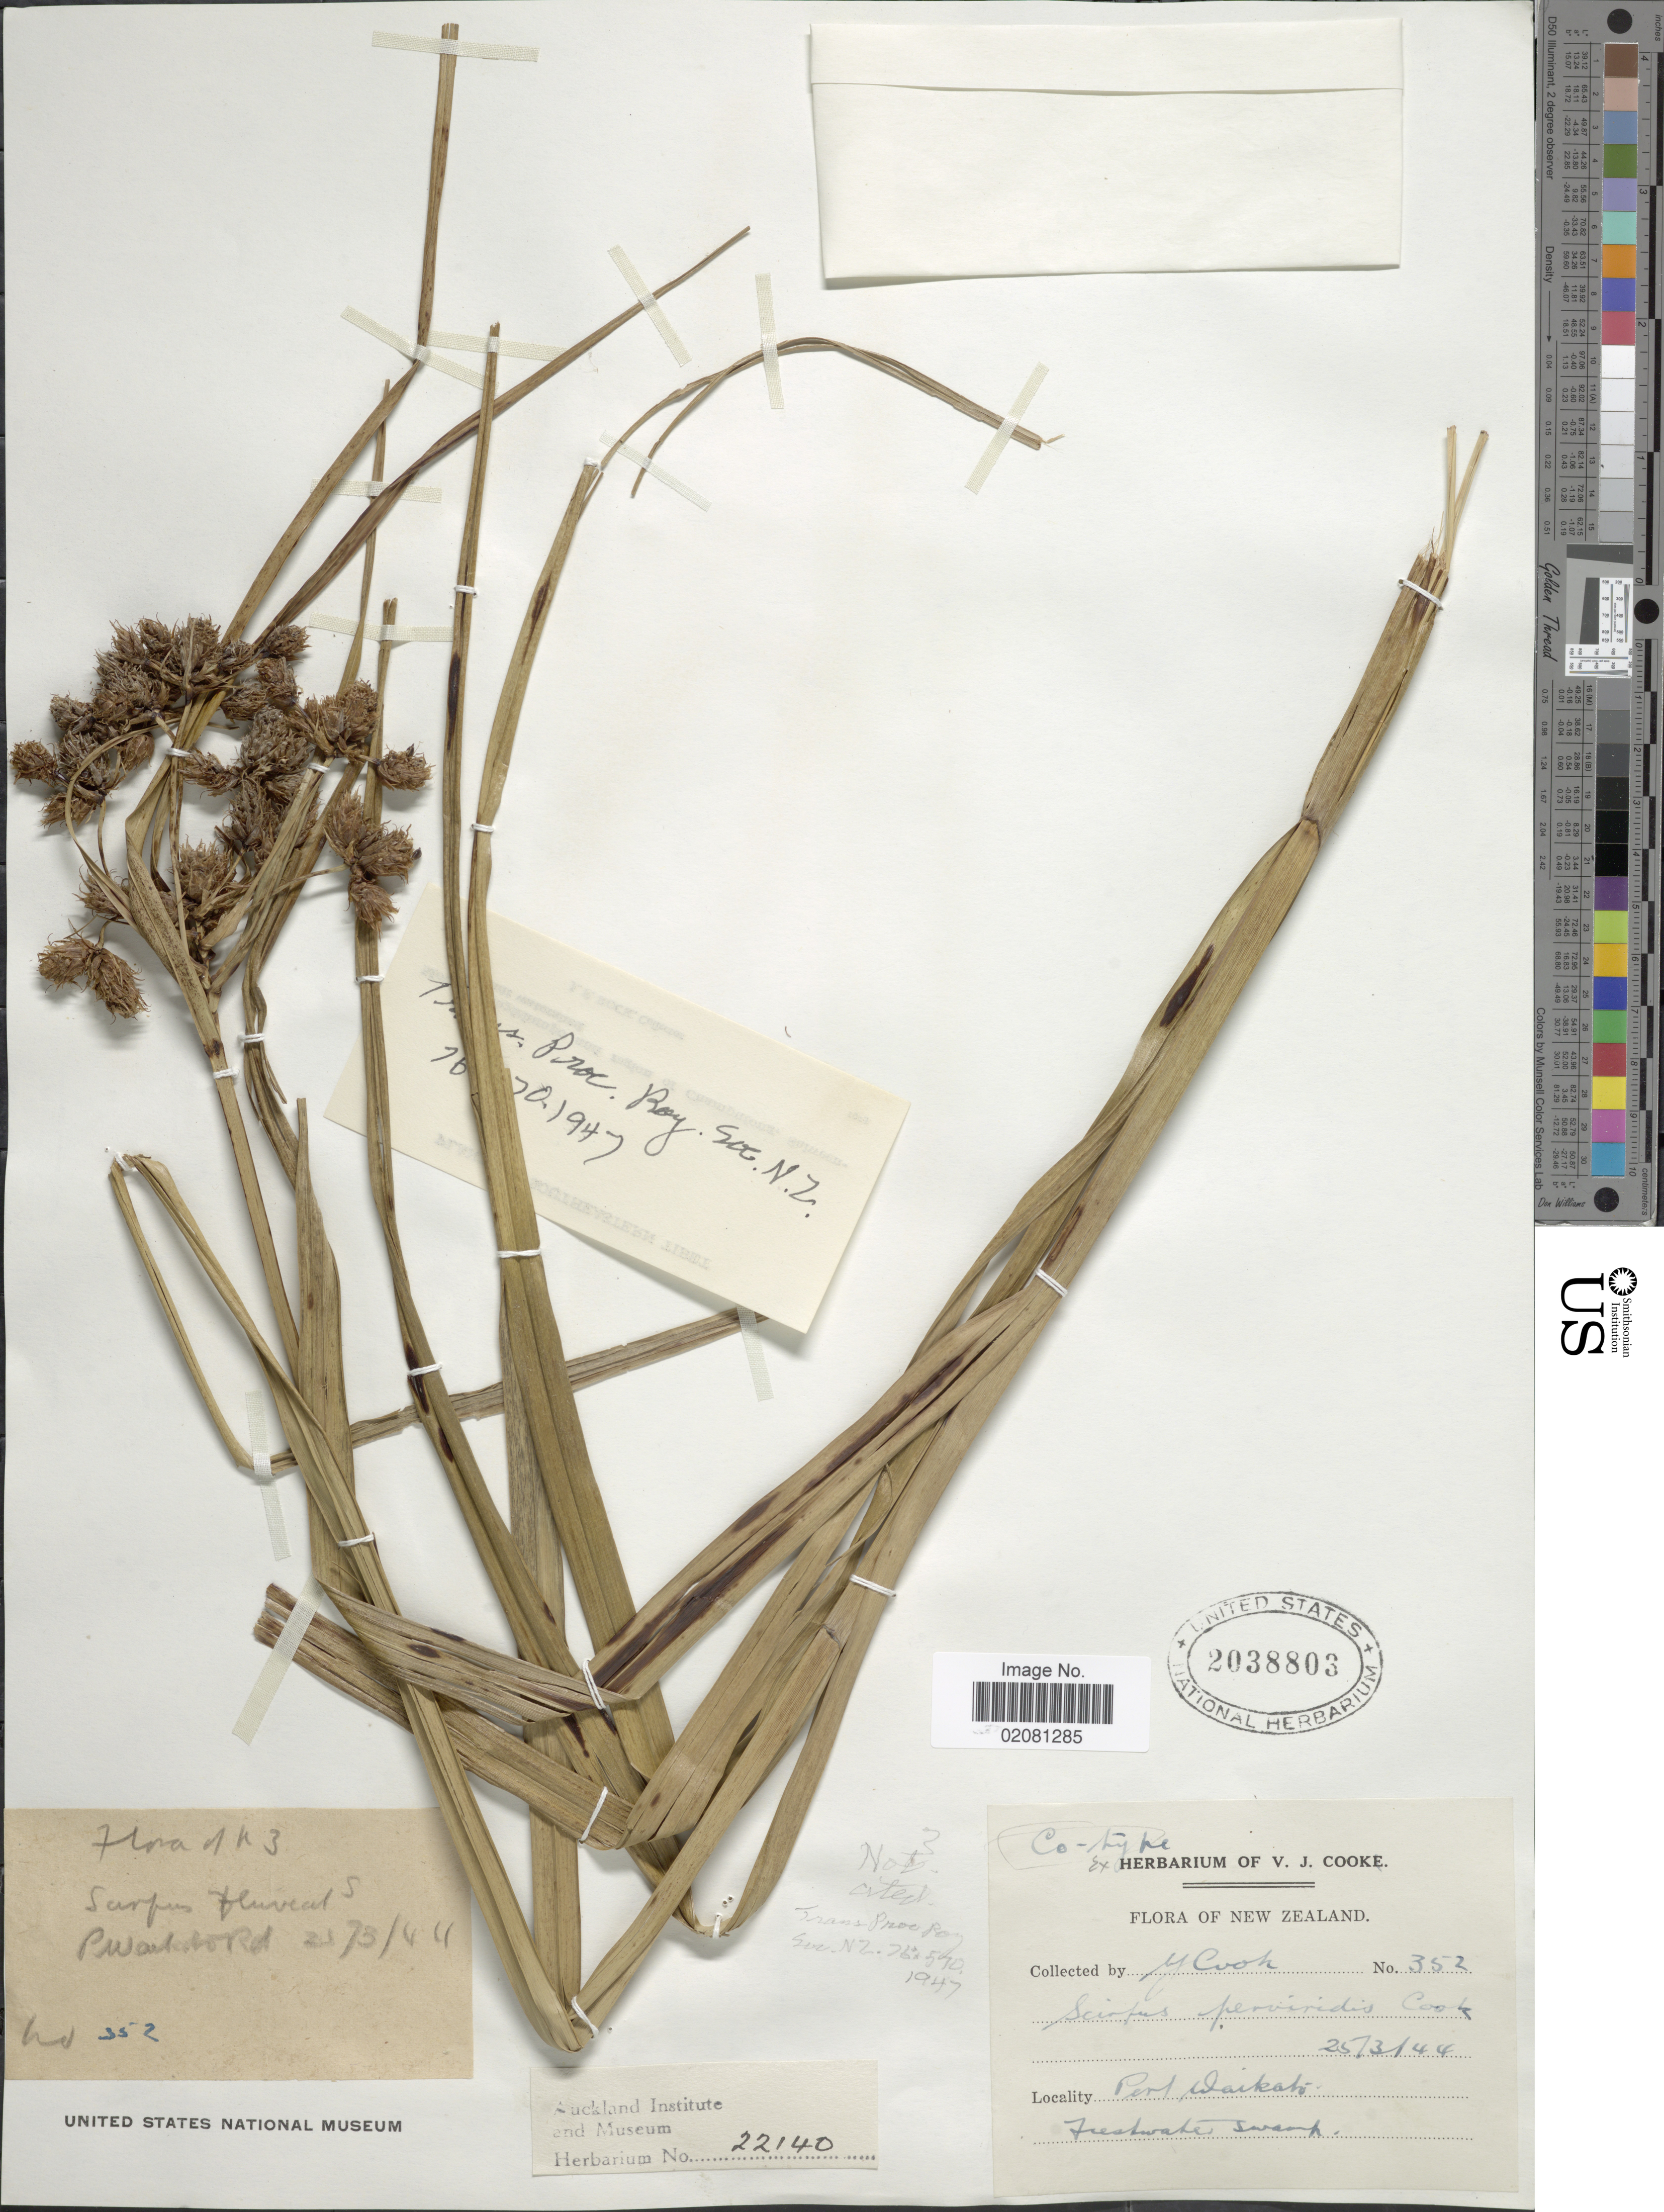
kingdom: Plantae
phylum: Tracheophyta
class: Liliopsida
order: Poales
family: Cyperaceae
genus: Bolboschoenus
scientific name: Bolboschoenus medianus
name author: (V.J. Cook) Soják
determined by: Strong, Mark T., (BOT), Smithsonian Institution - National Museum of Natural History (UNITED STATES)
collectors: J. Cook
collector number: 352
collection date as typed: Transcribed d/m/y: 25/3/44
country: New Zealand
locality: Port Waikato. Freshwater Swamp.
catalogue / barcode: US 2038803